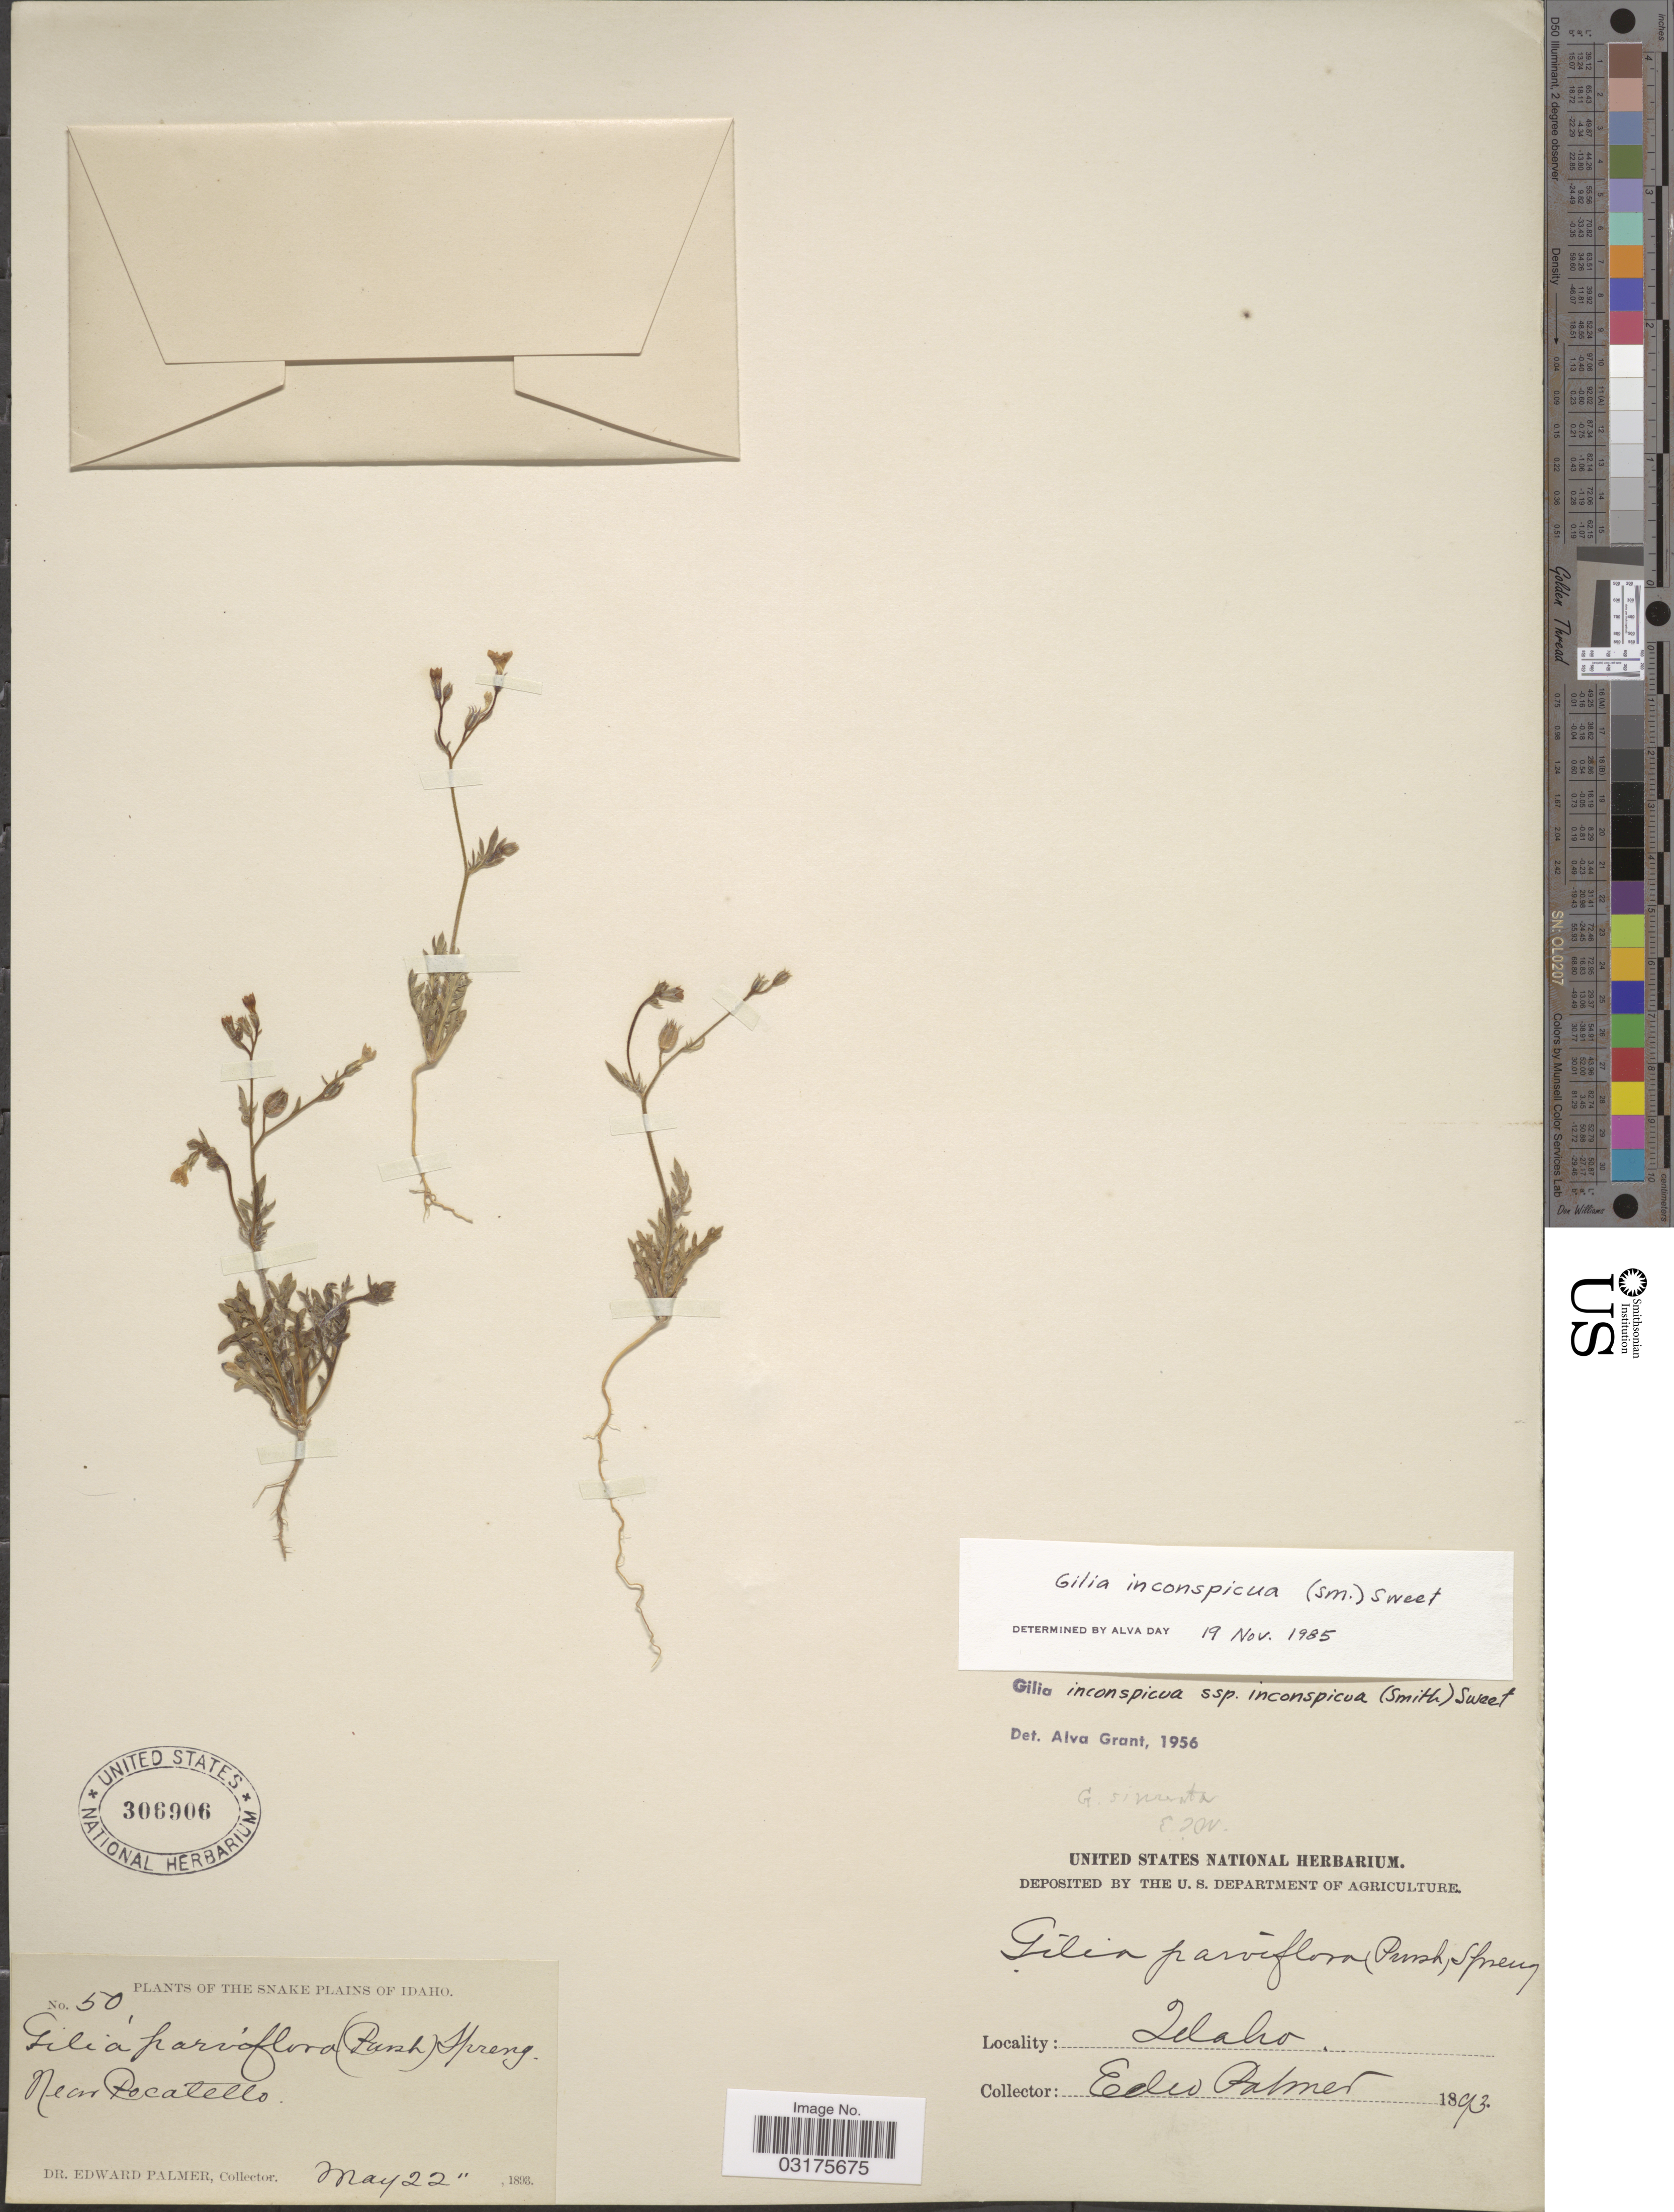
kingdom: Plantae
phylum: Tracheophyta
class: Magnoliopsida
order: Ericales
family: Polemoniaceae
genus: Gilia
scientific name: Gilia inconspicua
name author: (Sm.) Sweet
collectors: E. Palmer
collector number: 50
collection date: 1893-05-22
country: United States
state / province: Idaho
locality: The Snake Plains of Idaho. Near Pocatello.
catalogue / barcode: US 306906